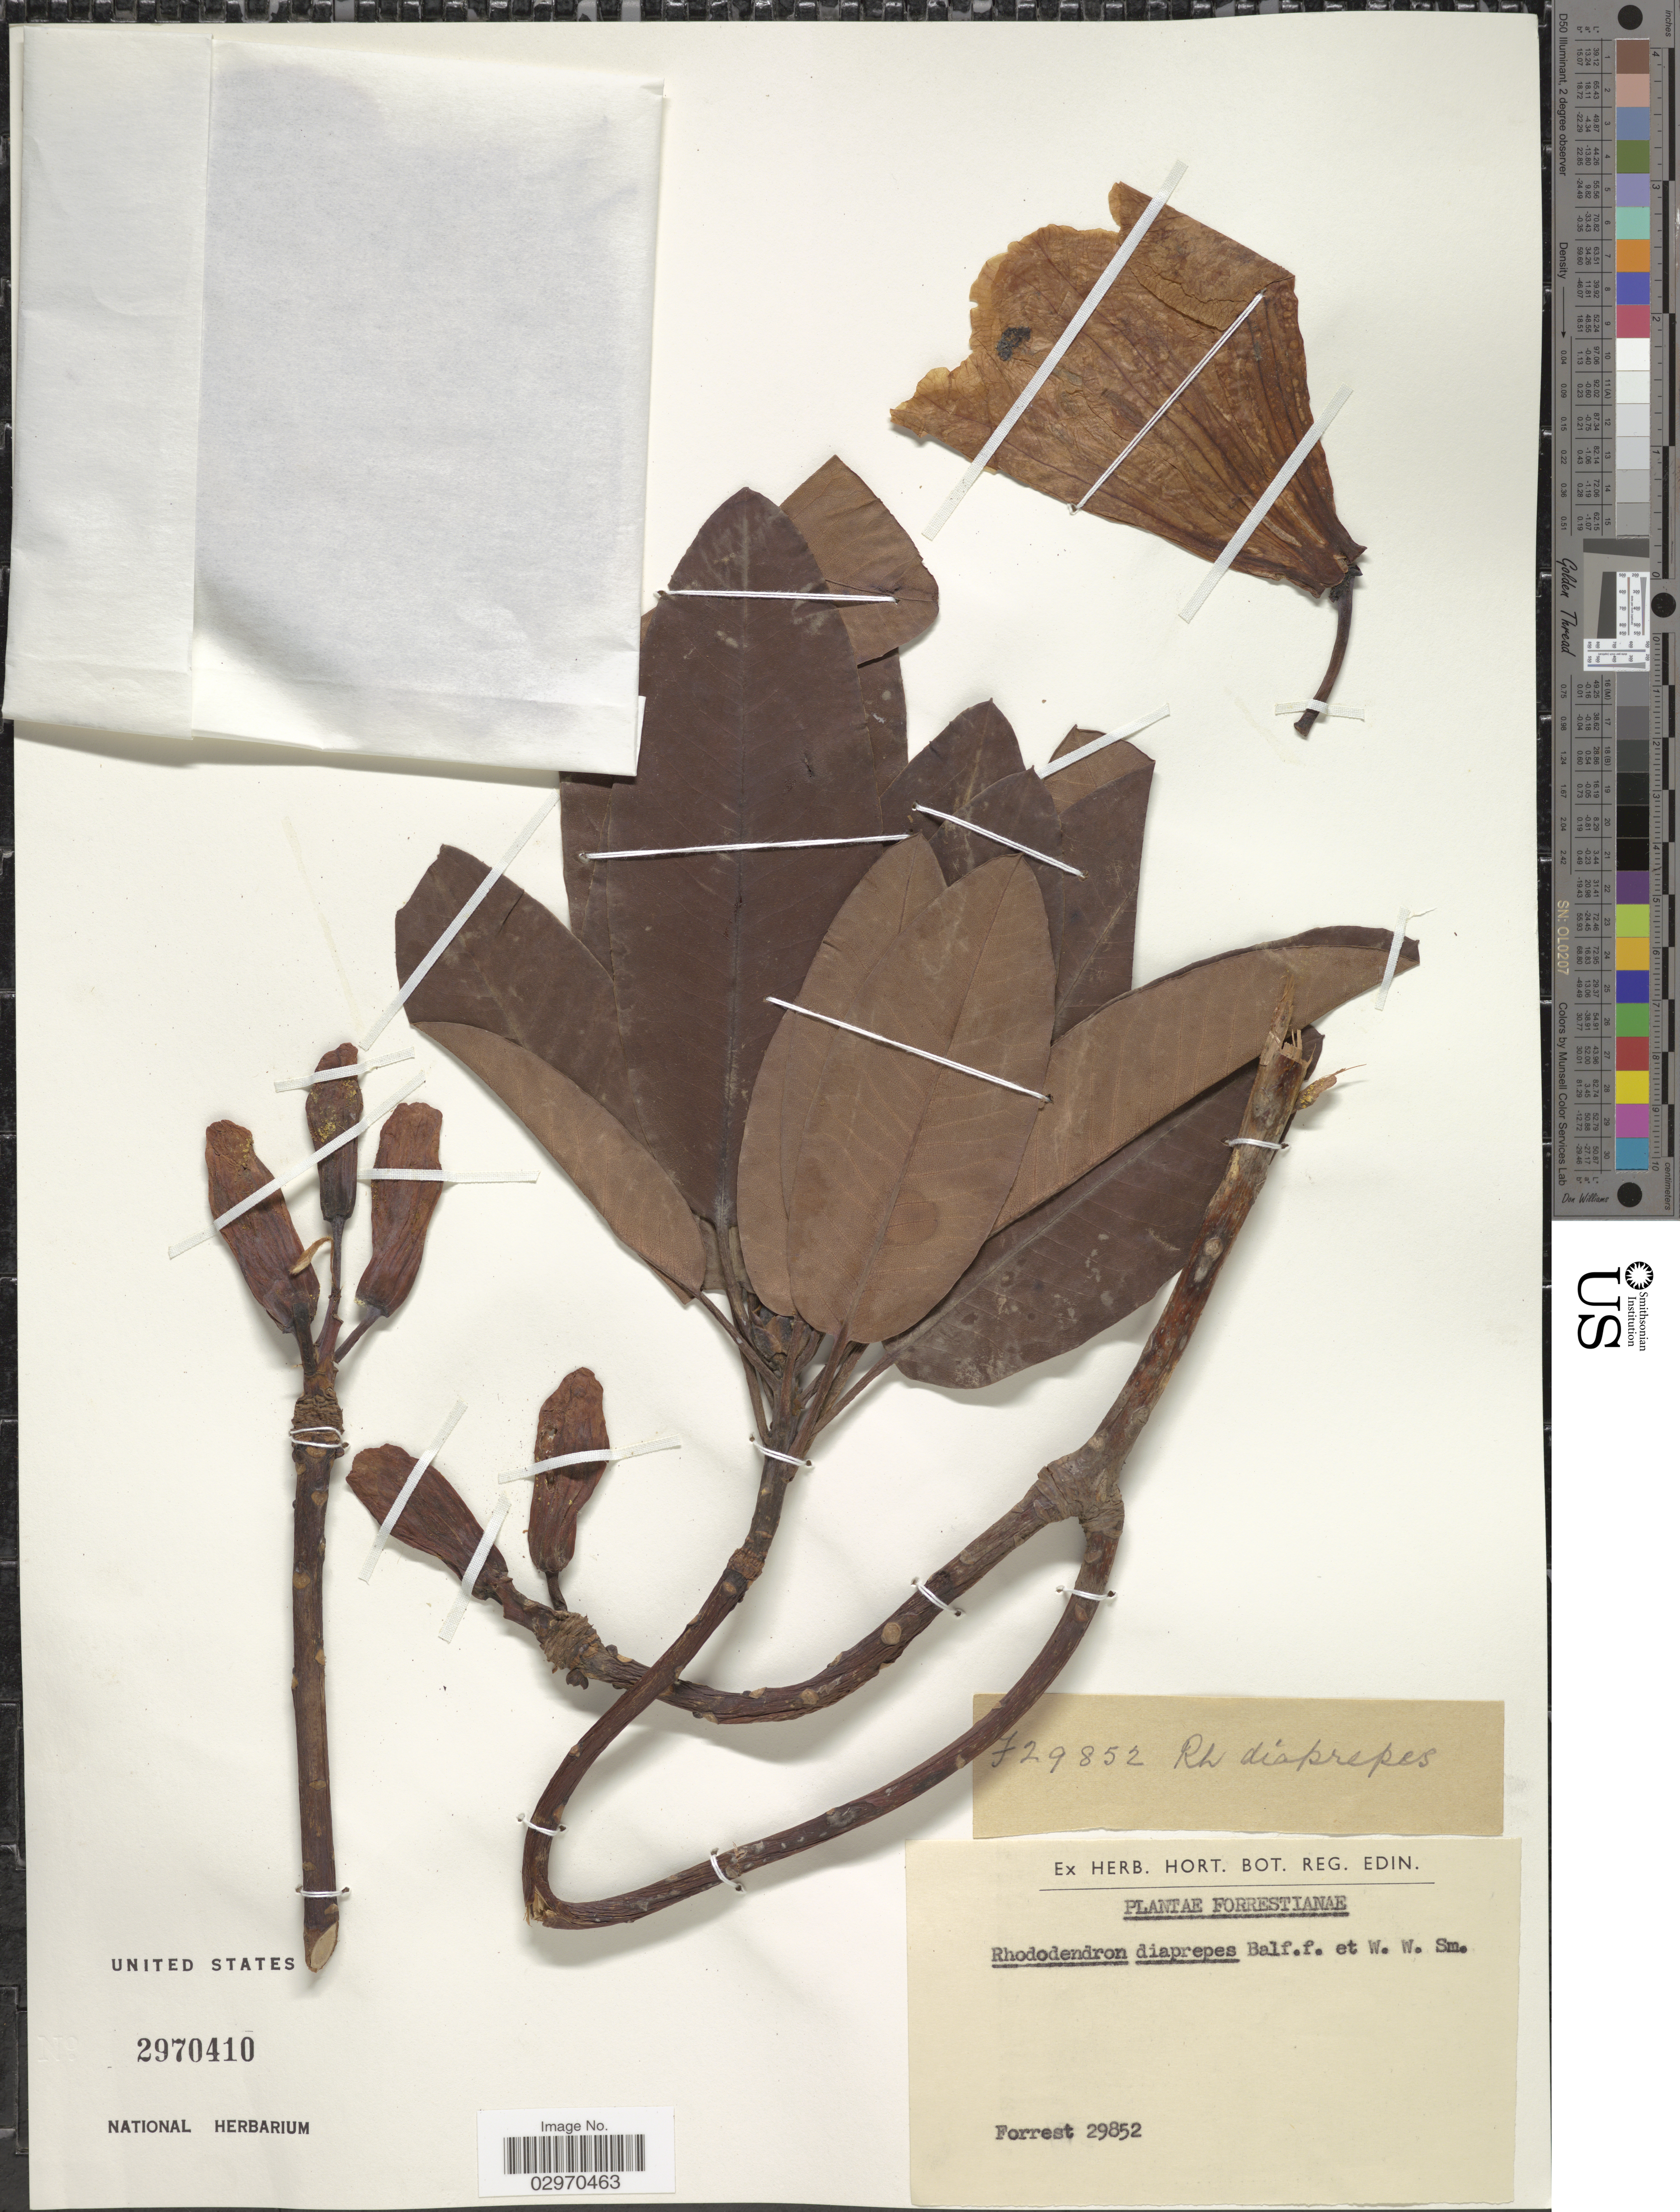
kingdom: Plantae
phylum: Tracheophyta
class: Magnoliopsida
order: Ericales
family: Ericaceae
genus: Rhododendron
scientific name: Rhododendron diaprepes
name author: Balf. f. & W.W. Sm.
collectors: -. Forrest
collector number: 29852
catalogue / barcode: US 2970410